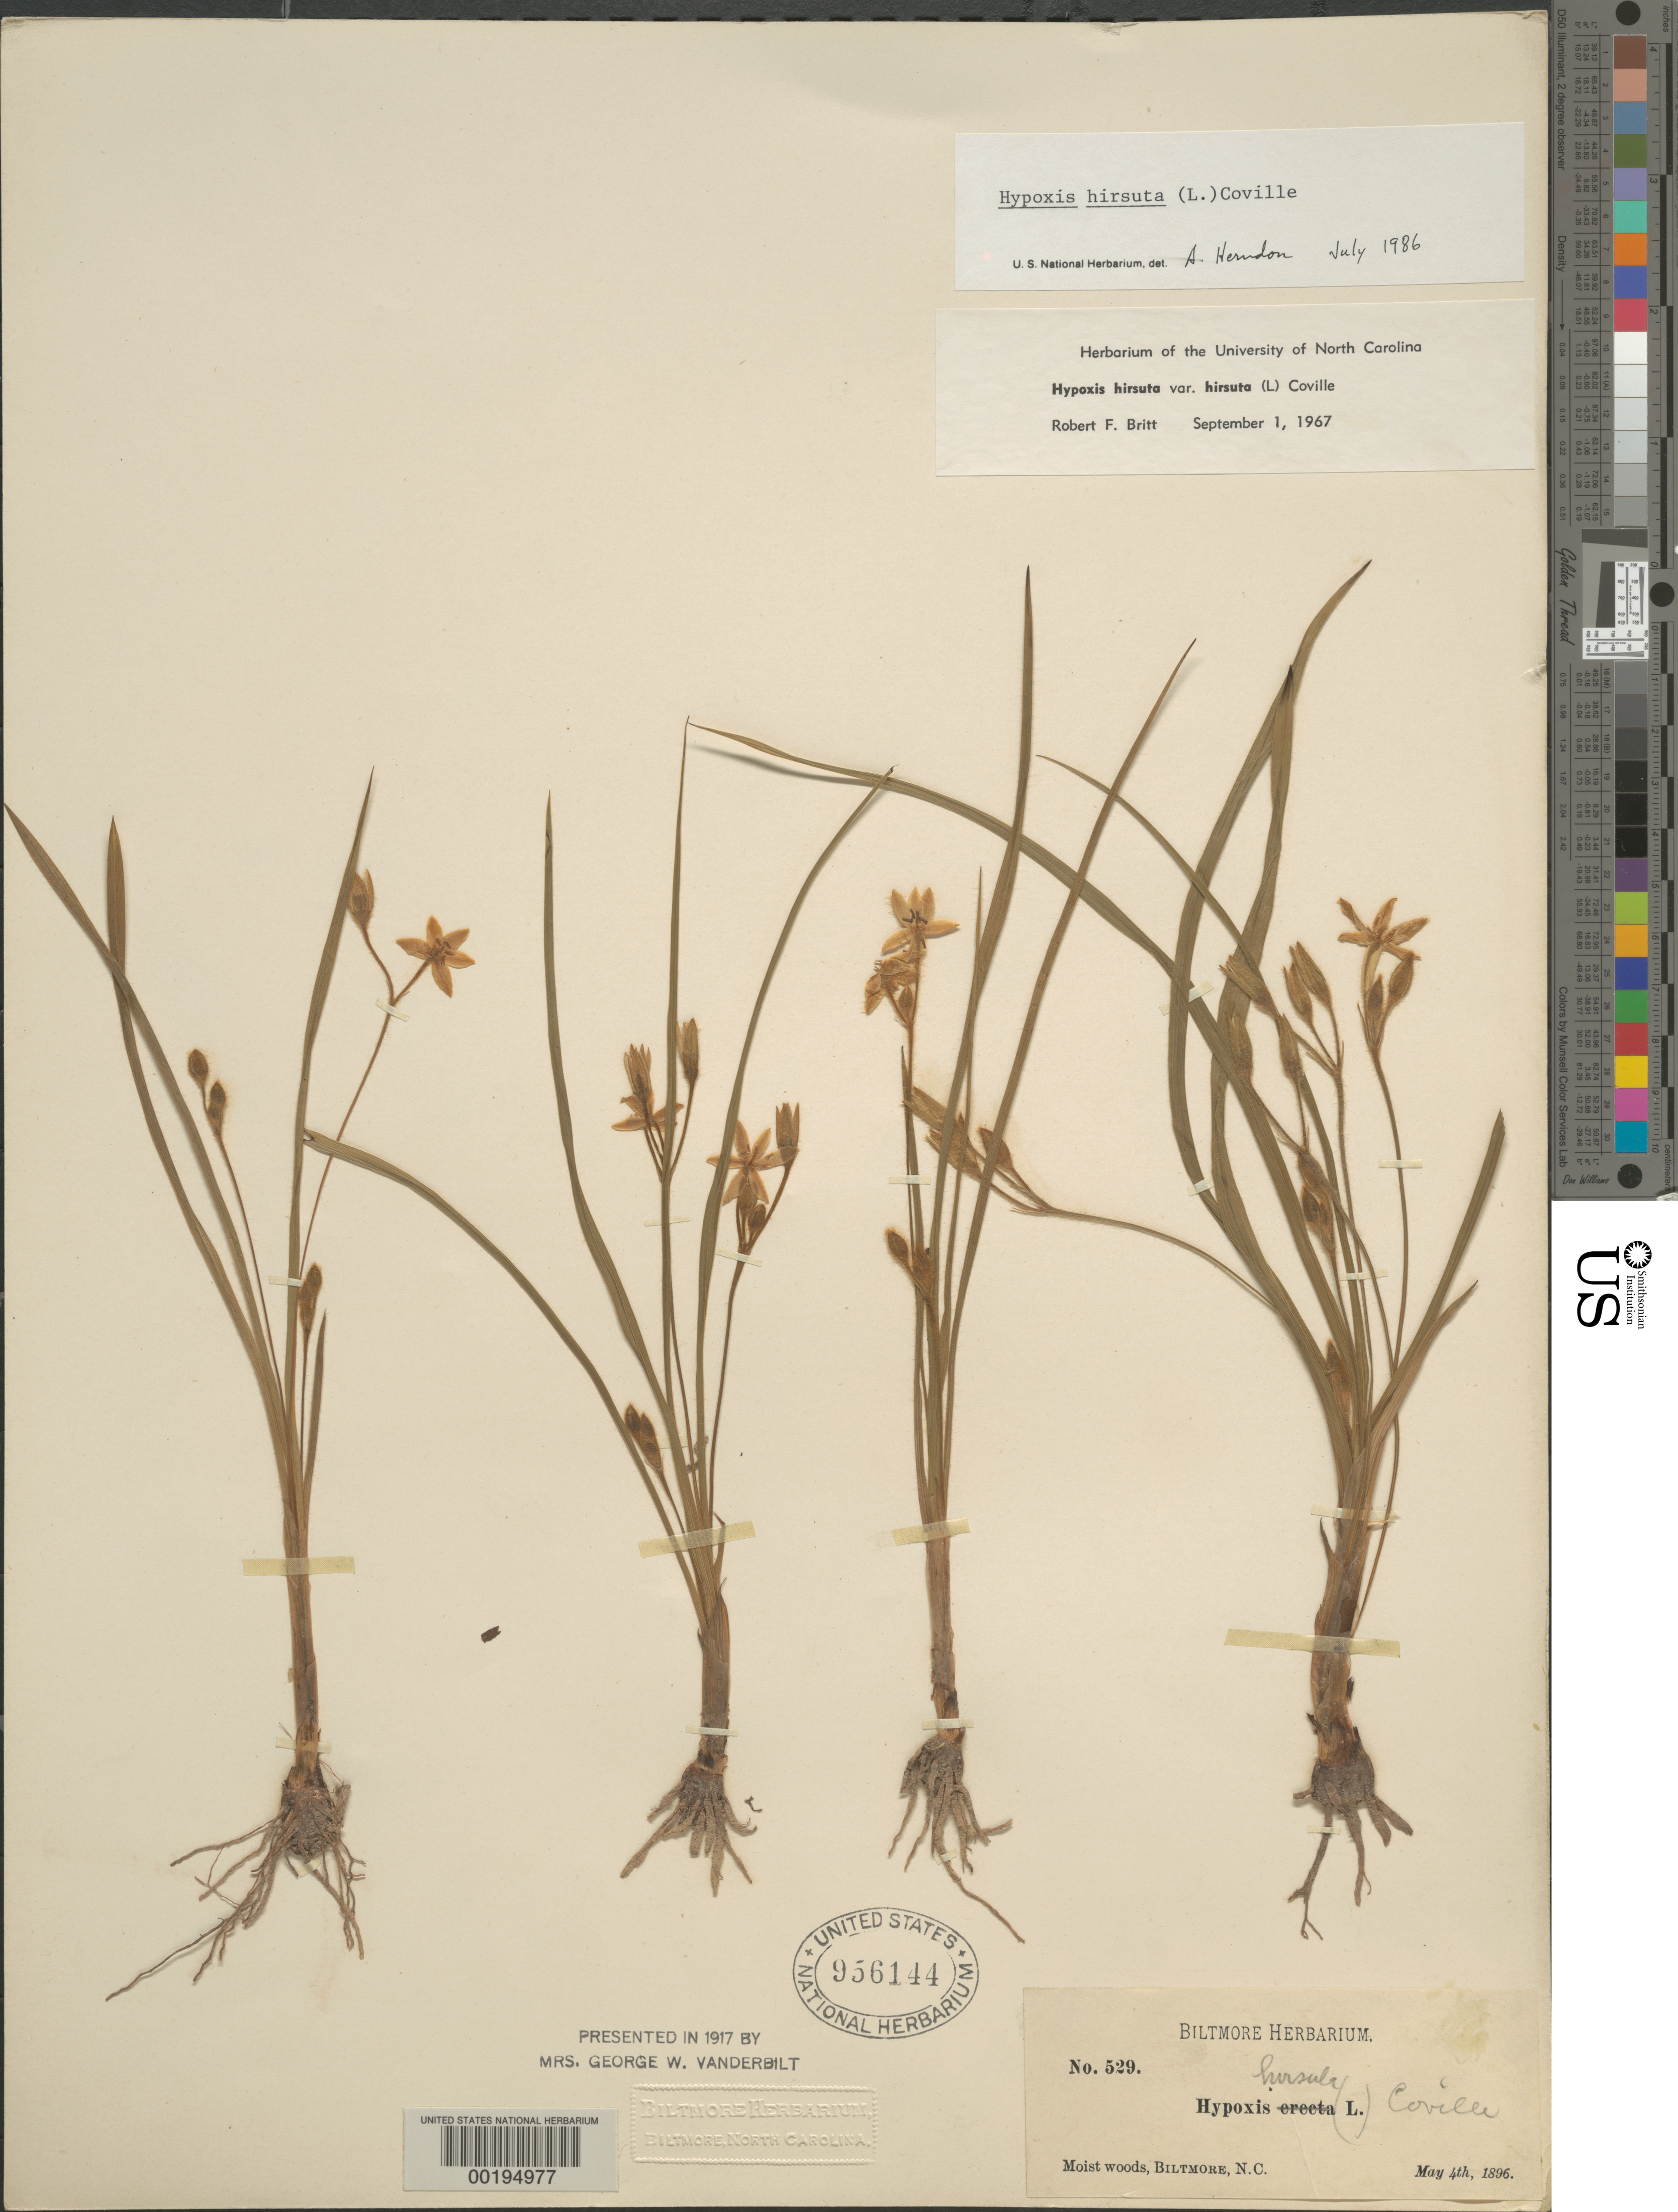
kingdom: Plantae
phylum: Tracheophyta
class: Liliopsida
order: Asparagales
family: Hypoxidaceae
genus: Hypoxis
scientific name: Hypoxis hirsuta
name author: (L.) Coville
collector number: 529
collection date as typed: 04 May 1986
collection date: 1986-05-04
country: United States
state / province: North Carolina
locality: Biltmore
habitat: Moist woods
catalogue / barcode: US 956144